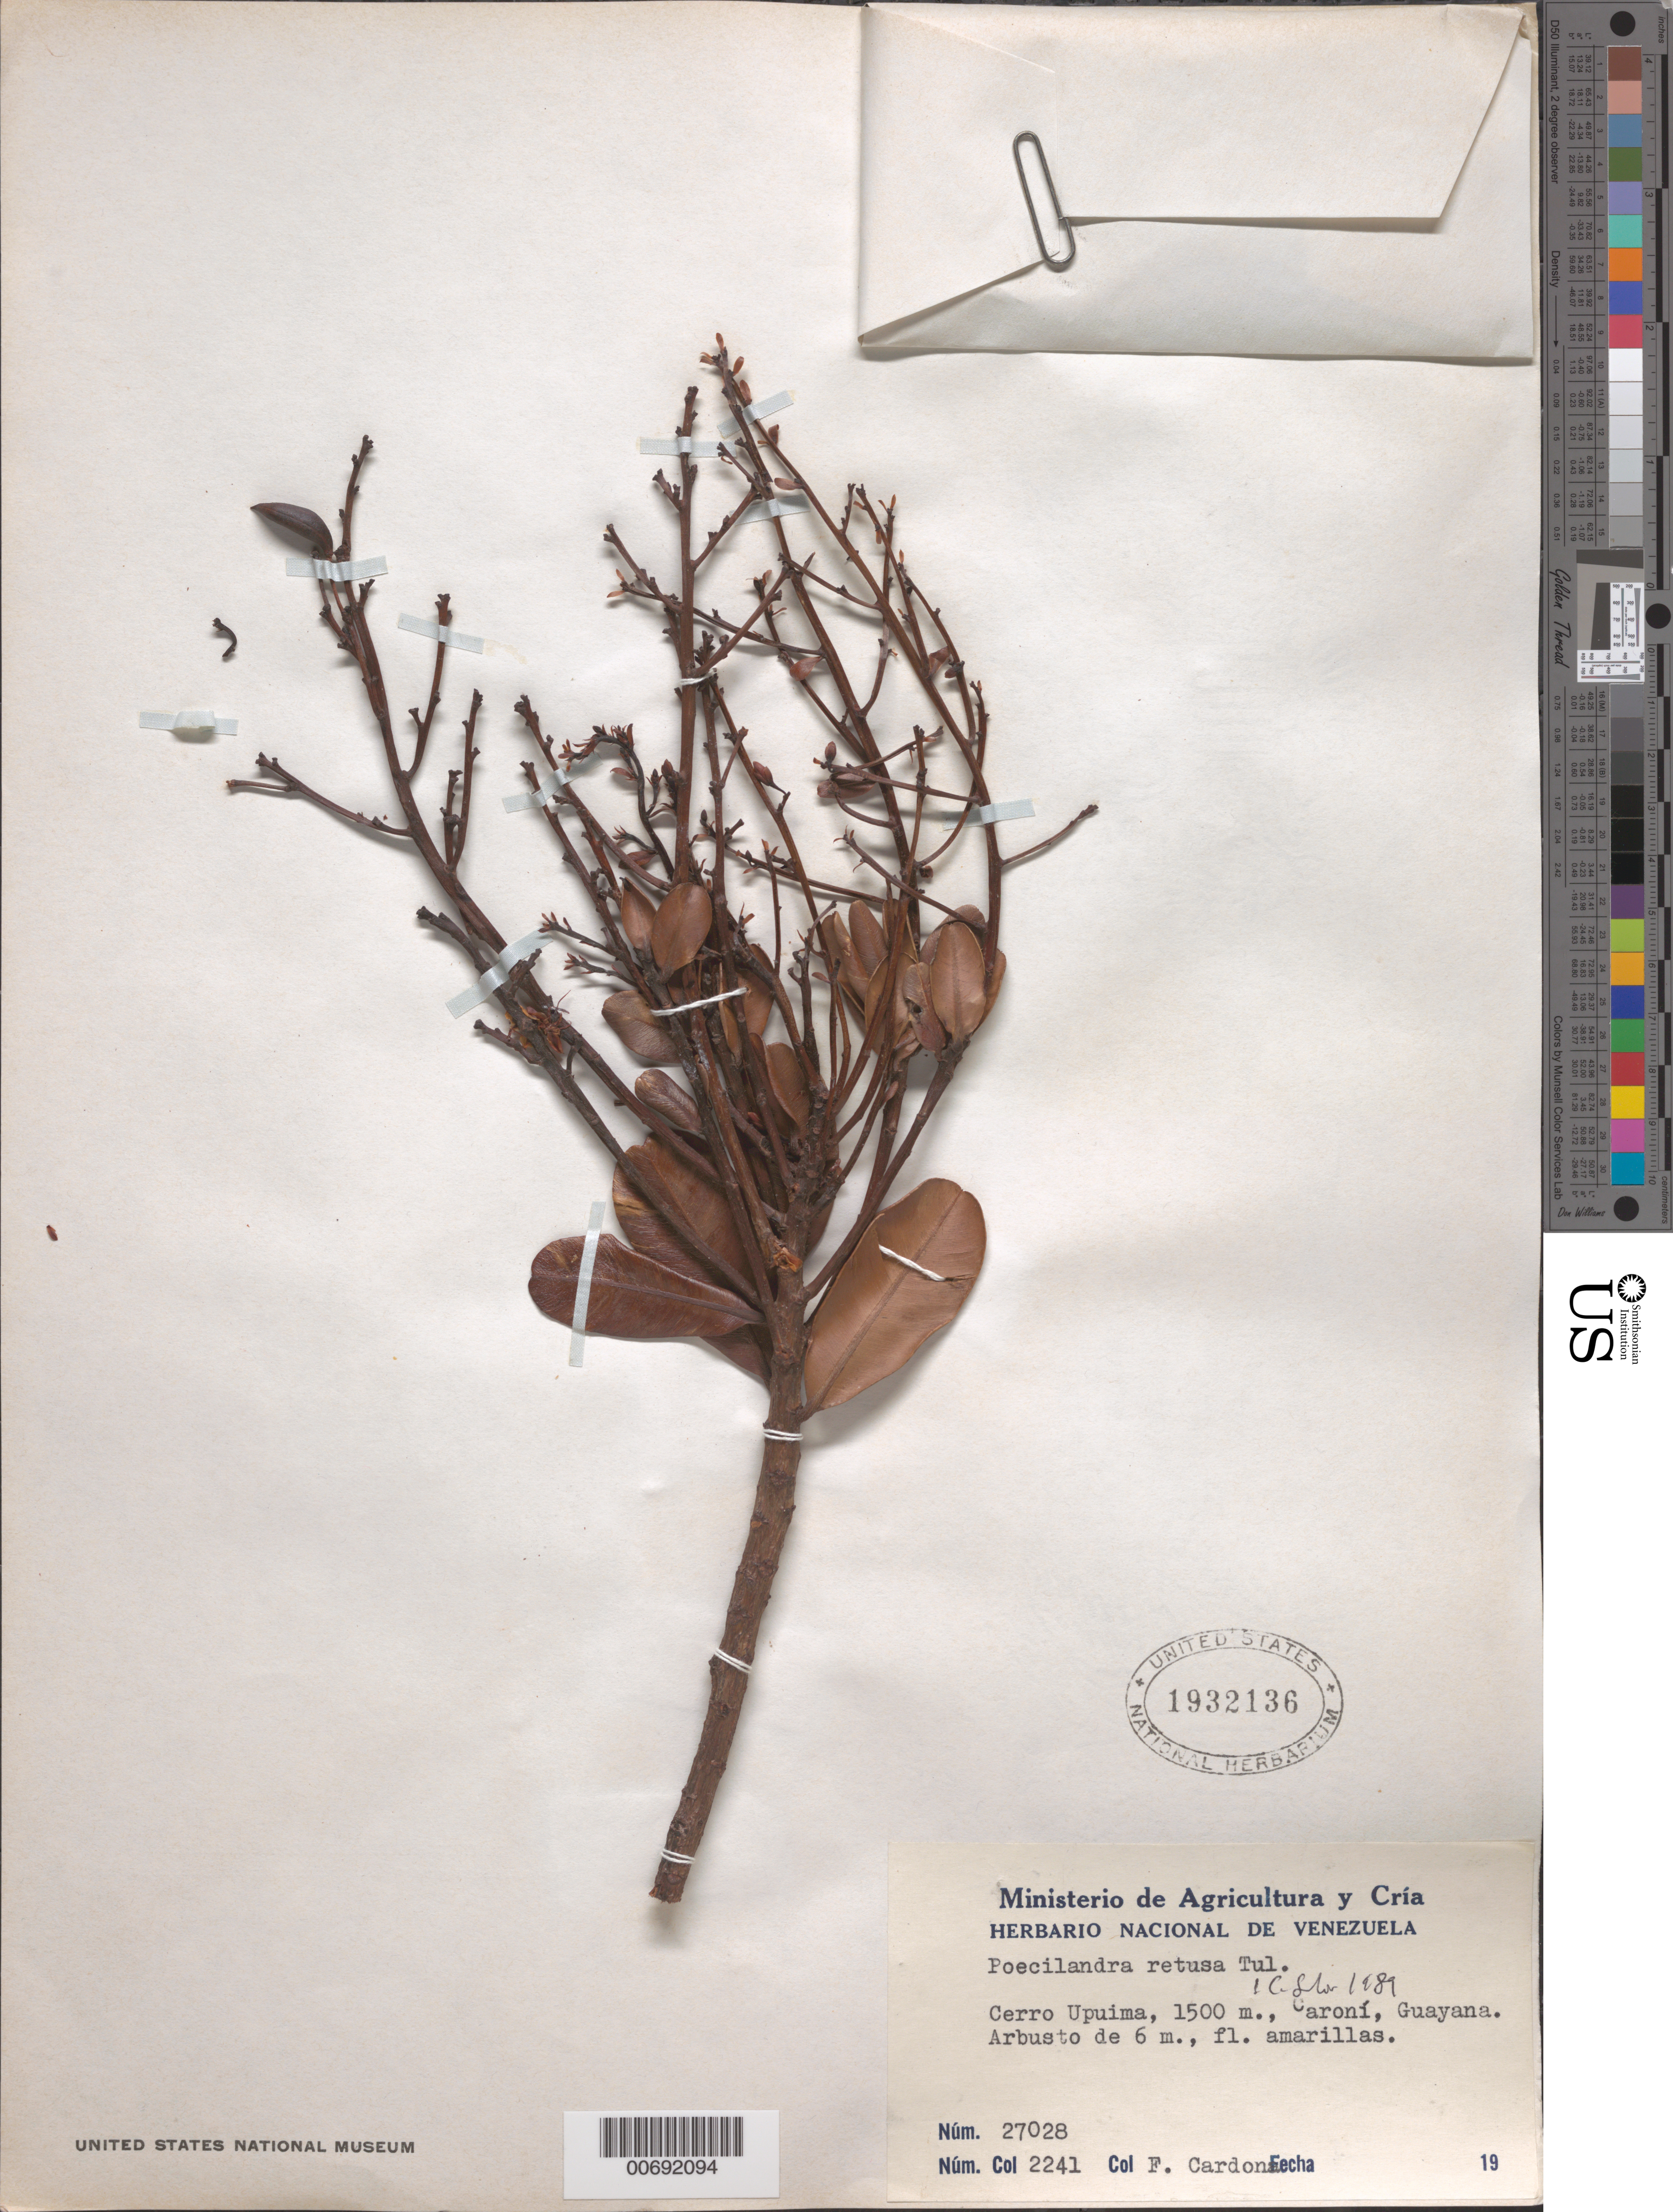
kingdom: Plantae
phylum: Tracheophyta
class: Magnoliopsida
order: Malpighiales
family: Ochnaceae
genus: Poecilandra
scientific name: Poecilandra retusa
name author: Tul.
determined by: Sastre, C. H. L.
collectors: F. Cardona Puig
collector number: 2241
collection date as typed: Oct-47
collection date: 1947-10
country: Venezuela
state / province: Bolívar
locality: Cerro Upuima, Río Caroní, Guayana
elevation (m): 1500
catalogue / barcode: US 1932136